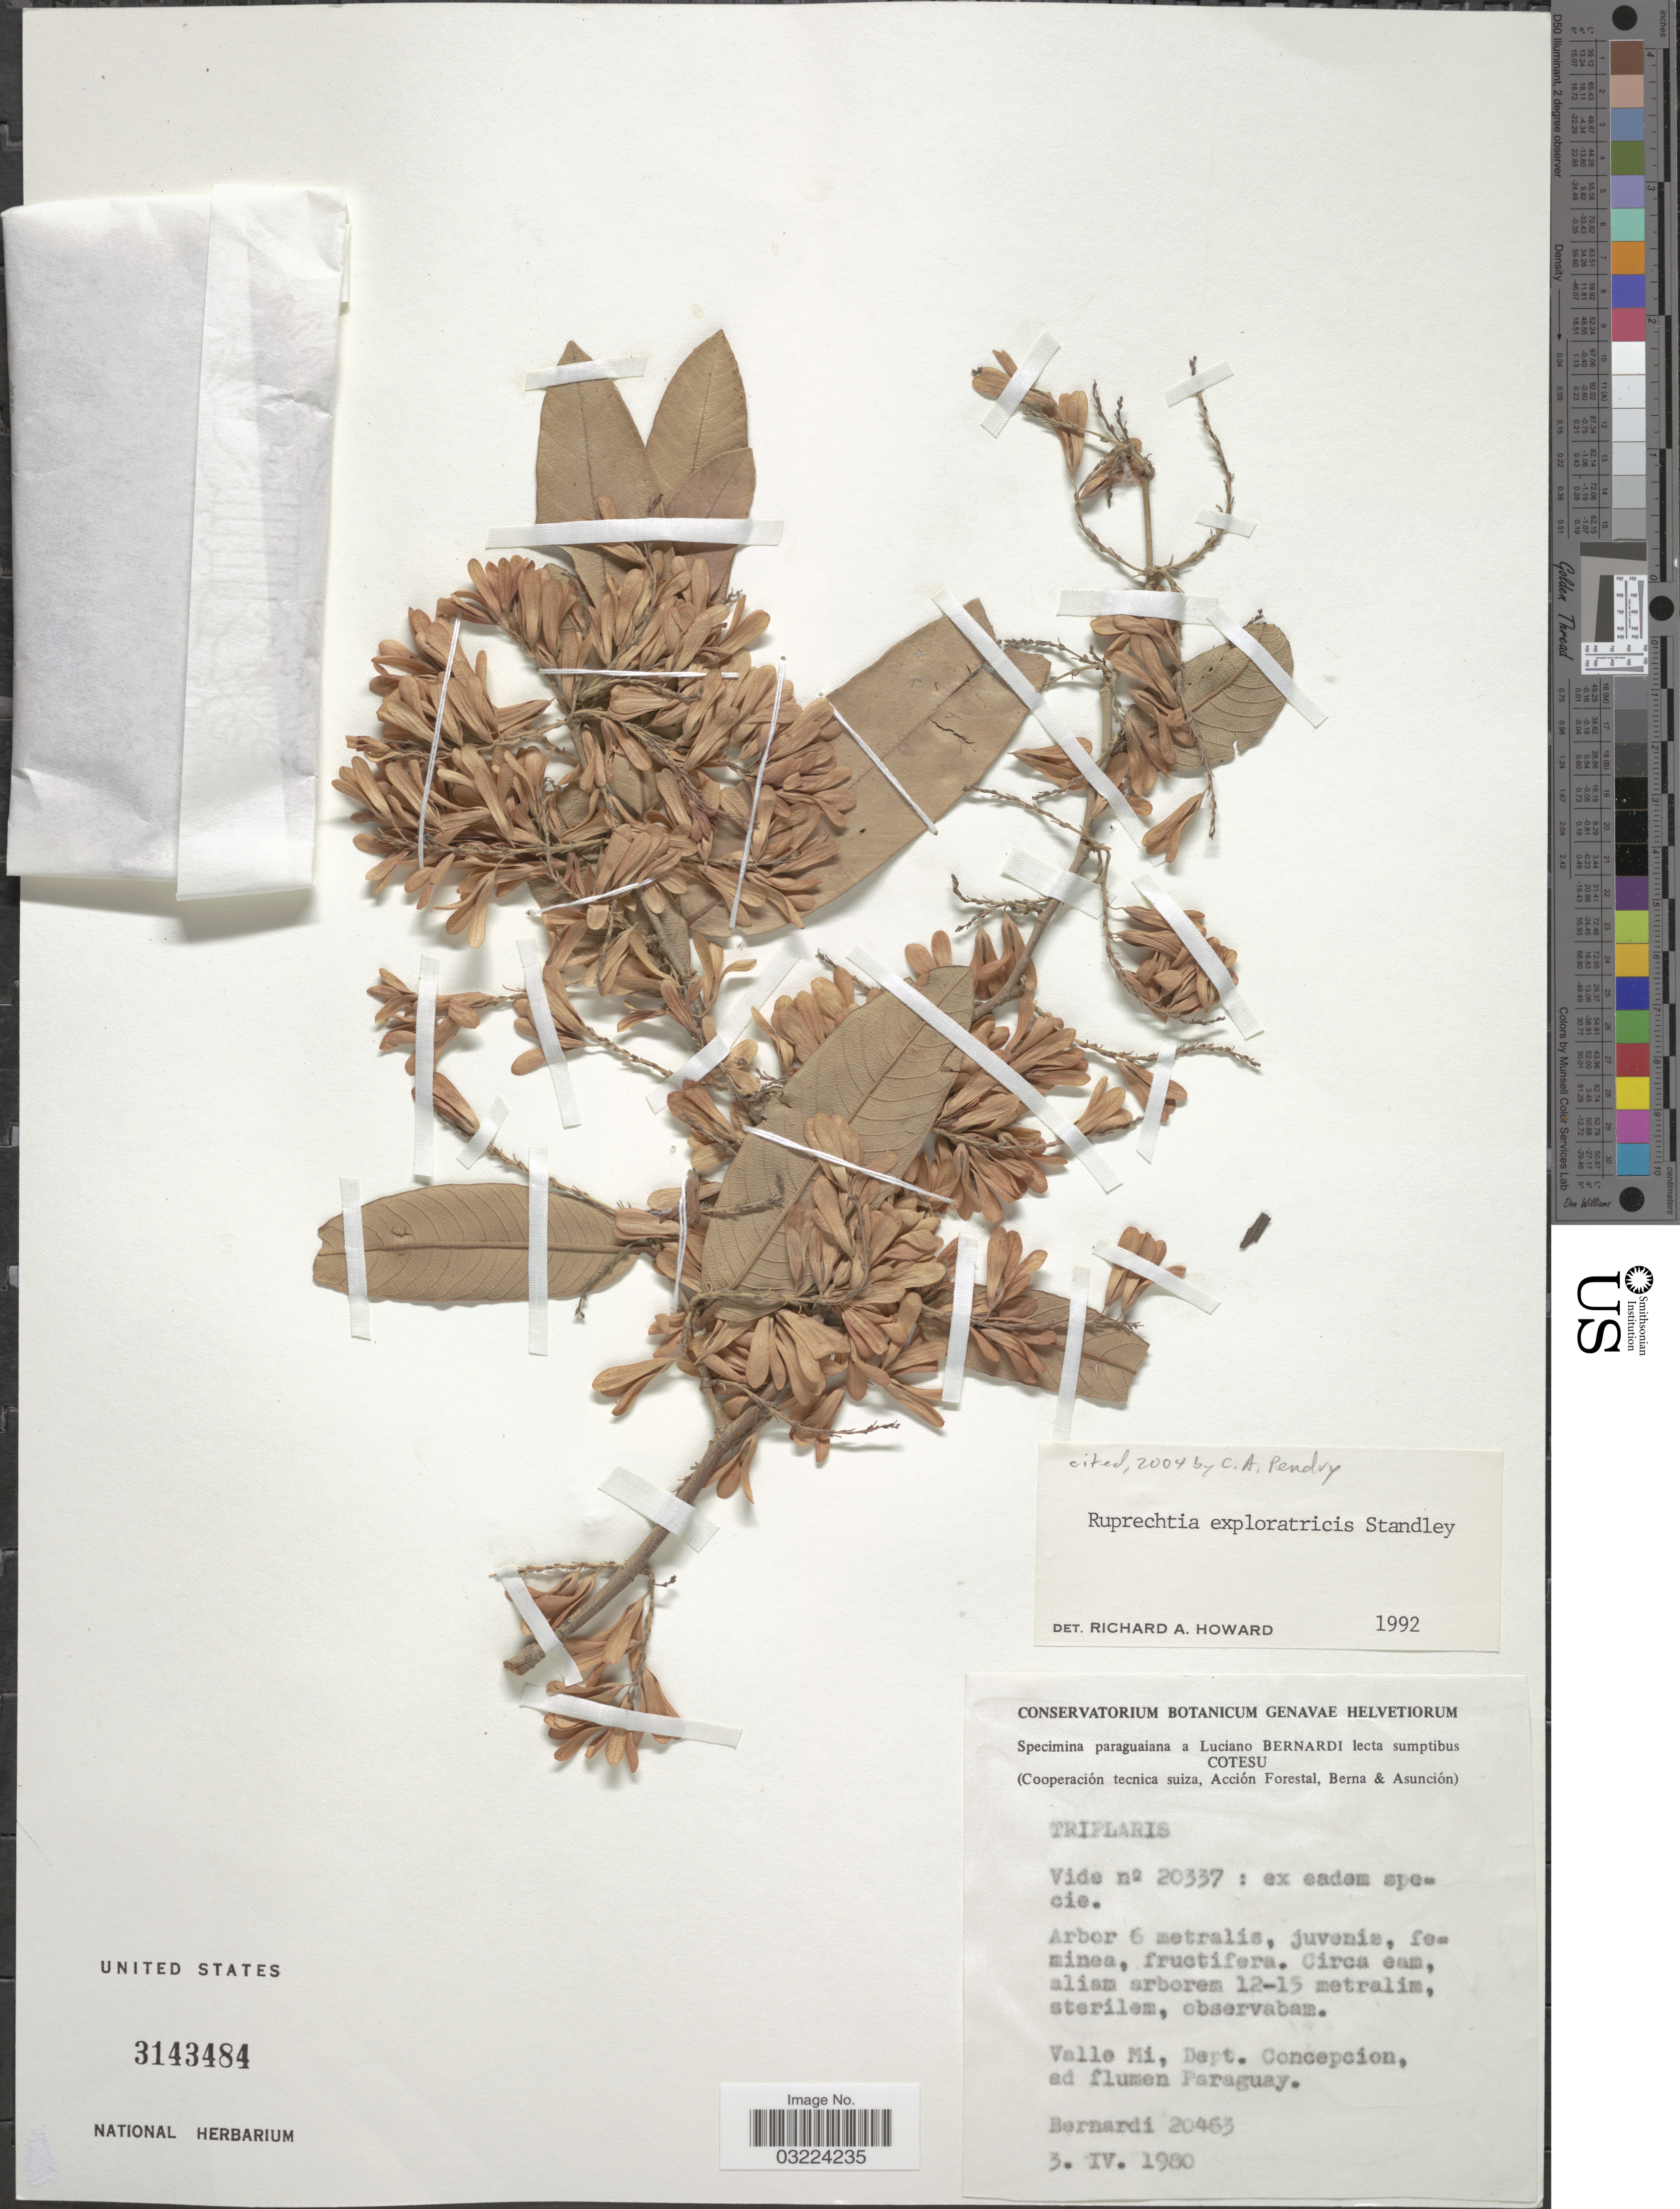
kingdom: Plantae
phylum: Tracheophyta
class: Magnoliopsida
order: Caryophyllales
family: Polygonaceae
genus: Ruprechtia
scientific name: Ruprechtia exploraticis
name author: Sandwith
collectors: L. Bernardi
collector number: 20463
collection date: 1980-04-03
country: Paraguay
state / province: Concepcion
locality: Valle Mi, Dept. Concepcion, ad flumen Paraguay.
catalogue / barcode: US 3143484